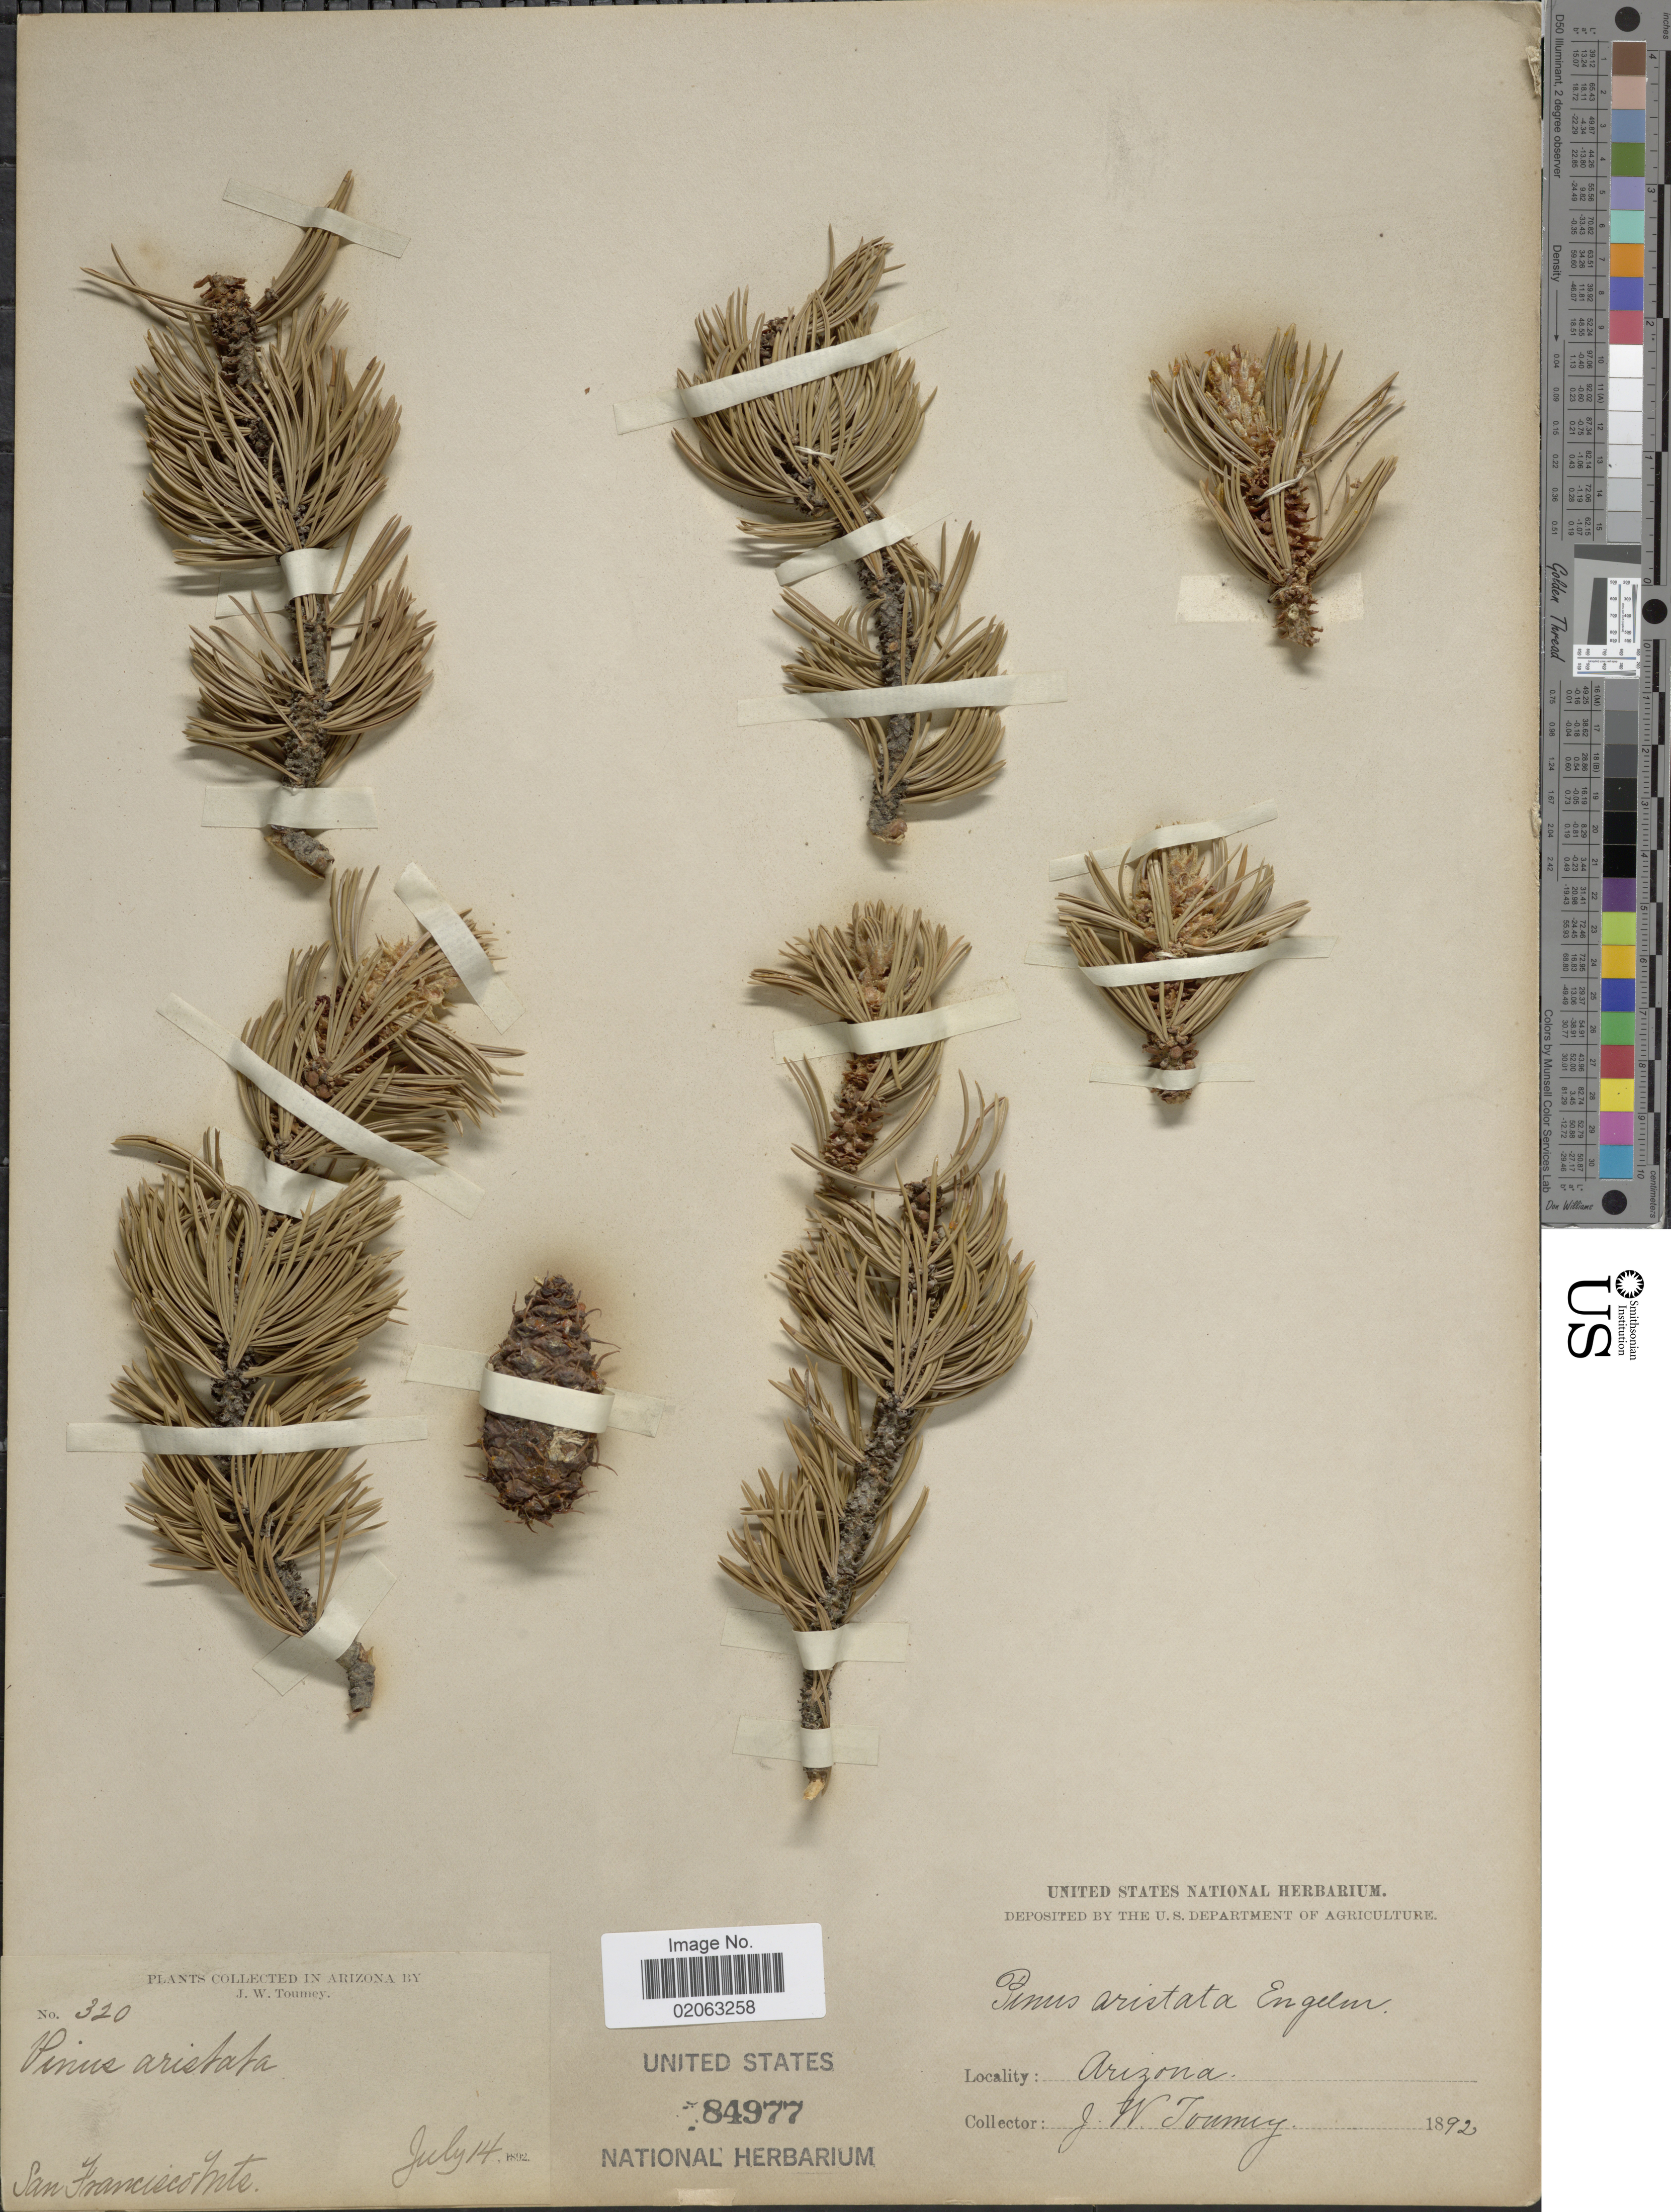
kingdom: Plantae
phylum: Tracheophyta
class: Pinopsida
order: Pinales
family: Pinaceae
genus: Pinus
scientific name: Pinus aristata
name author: Engelm.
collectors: J. W. Toumey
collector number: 320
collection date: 1892-07-14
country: United States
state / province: Arizona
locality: San Francisco Mts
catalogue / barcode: US 84977